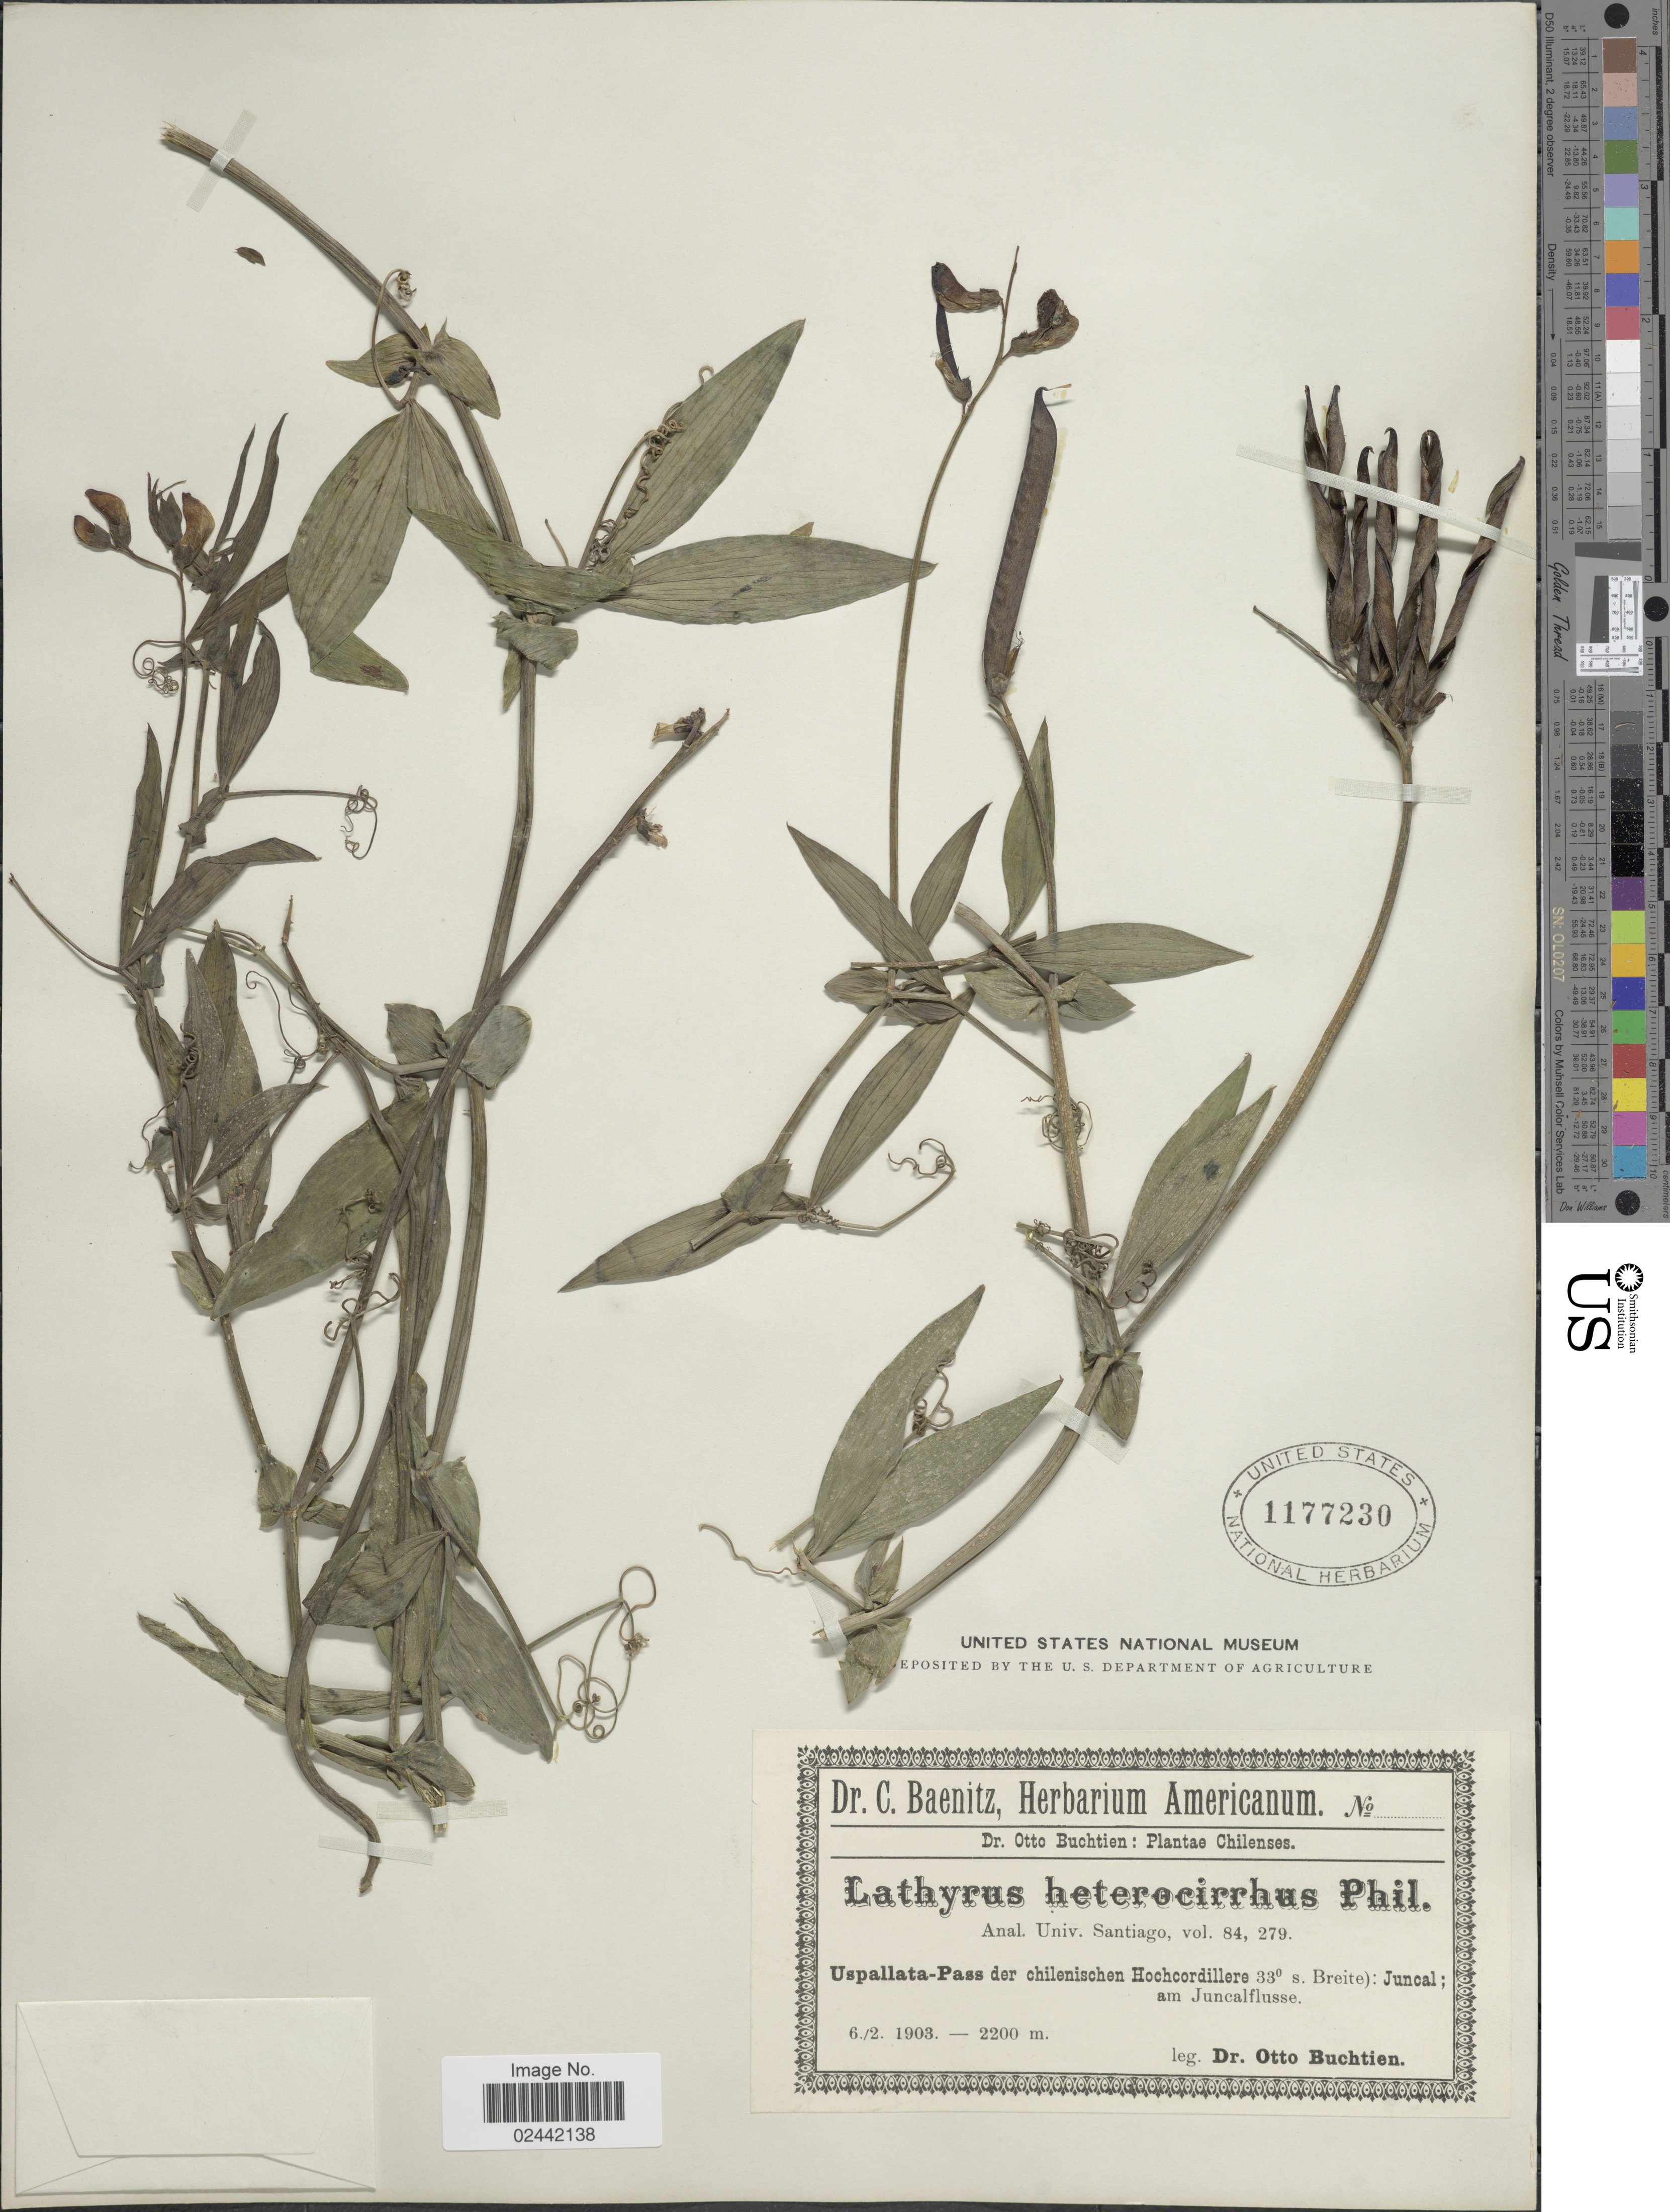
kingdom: Plantae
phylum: Tracheophyta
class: Magnoliopsida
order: Fabales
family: Fabaceae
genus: Lathyrus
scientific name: Lathyrus magellanicus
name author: Lam.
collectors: O. Buchtien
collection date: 1903-02-06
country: Chile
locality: Uspallata-Pass der chilenischen Hochcordillere Breite): Juncal; am Juncalflusse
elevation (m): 2200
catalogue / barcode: US 1177230